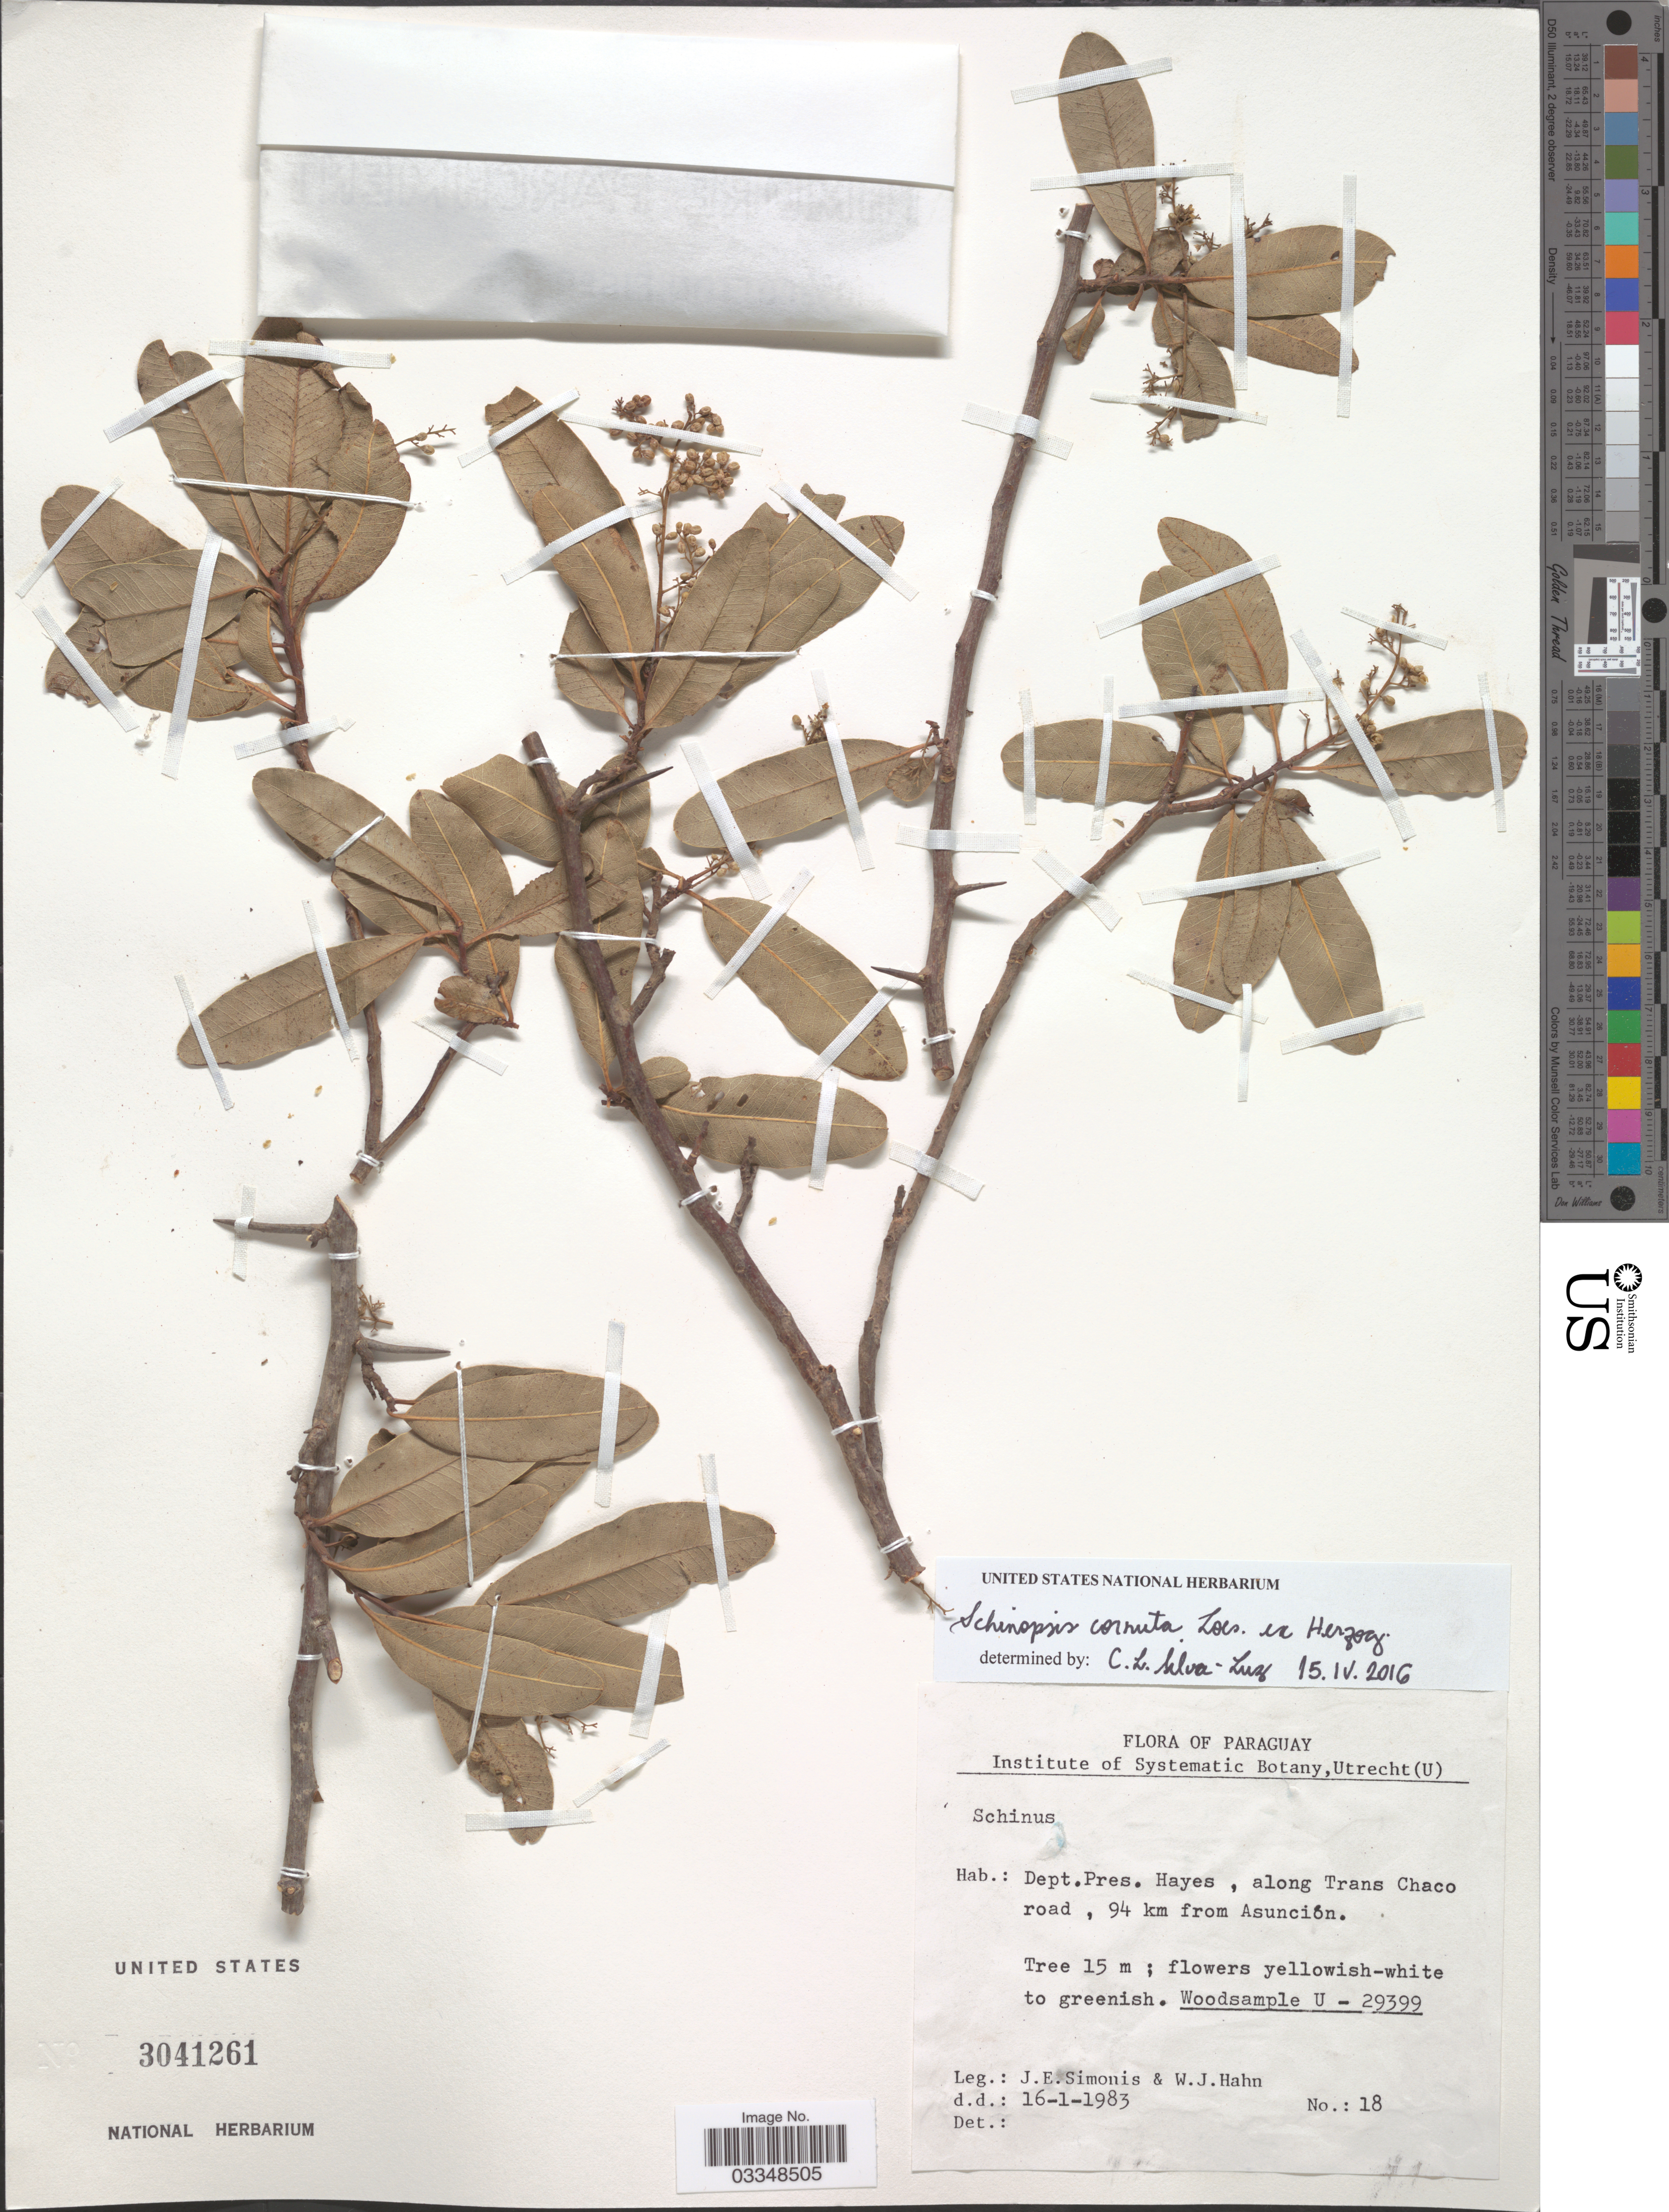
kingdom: Plantae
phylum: Tracheophyta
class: Magnoliopsida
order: Sapindales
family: Anacardiaceae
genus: Schinopsis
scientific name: Schinopsis cornuta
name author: Loes. ex Herzog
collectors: J. E. Simonis & W. J. Hahn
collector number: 18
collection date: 1983-01-16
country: Paraguay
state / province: Presidente Hayes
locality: Dept. Pres. Hayes, along Trans Chaco road, 94 km from Asunción.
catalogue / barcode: US 3041261